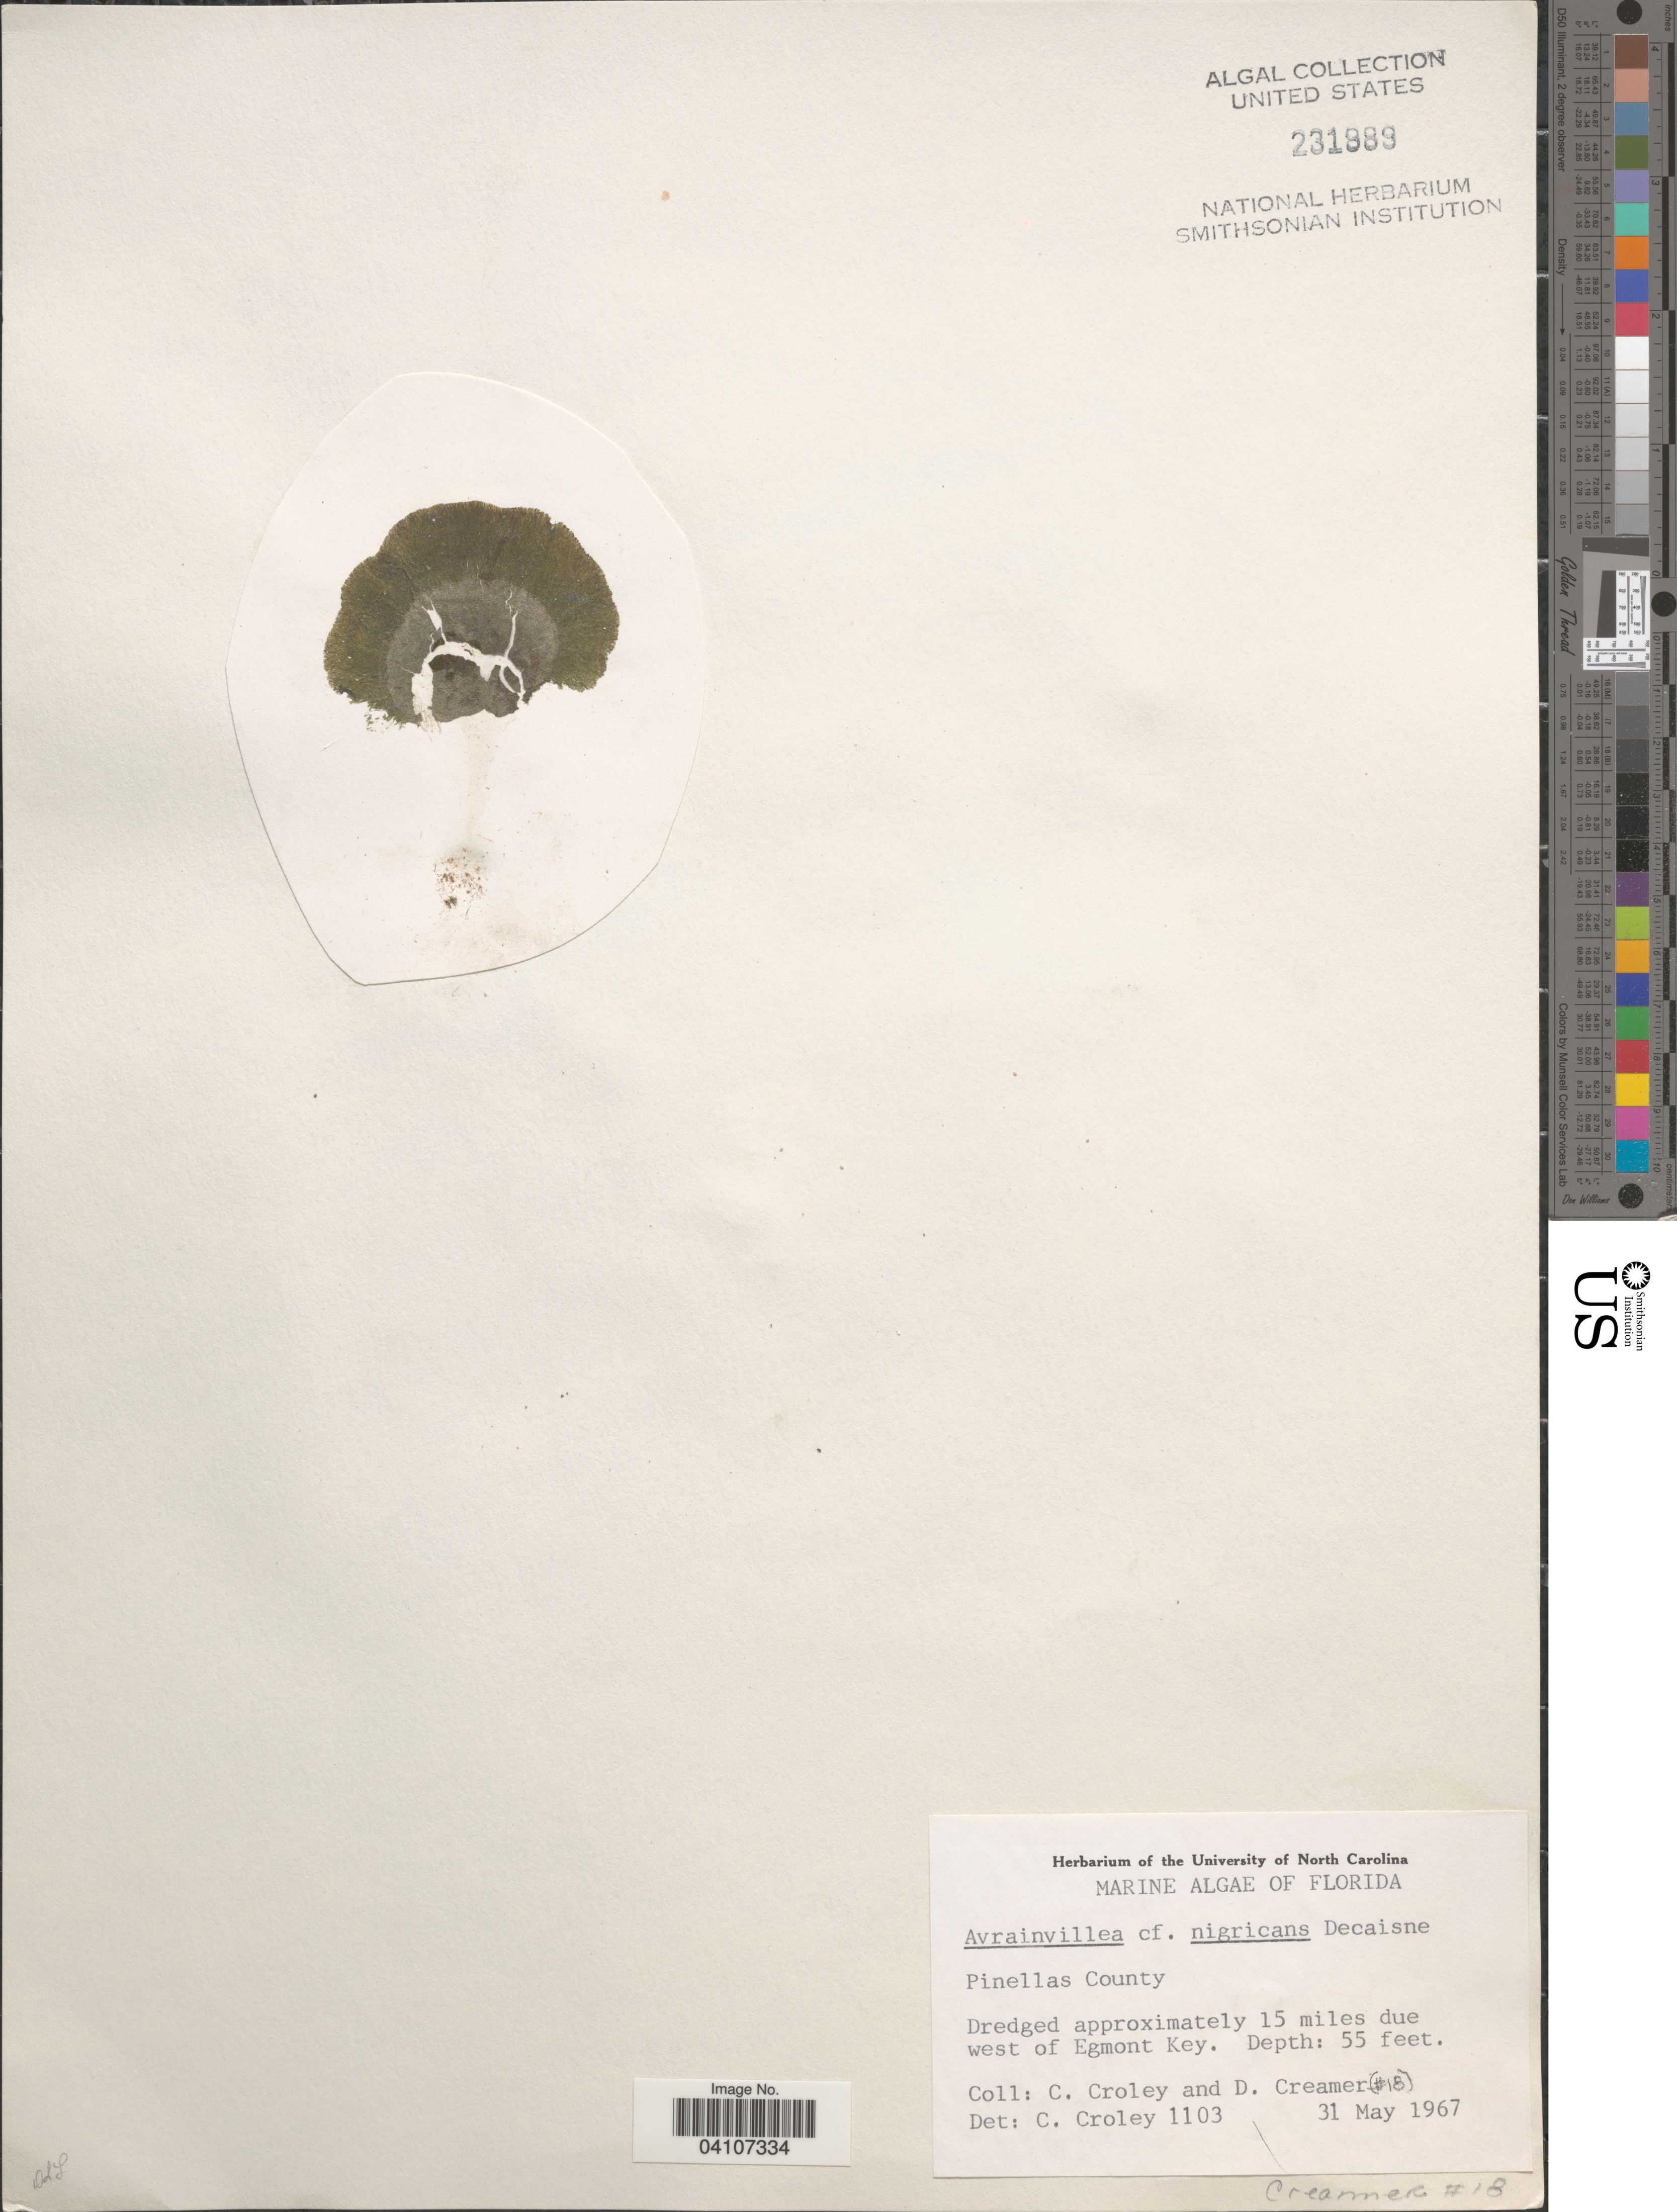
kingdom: Plantae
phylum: Chlorophyta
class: Ulvophyceae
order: Bryopsidales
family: Dichotomosiphonaceae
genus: Avrainvillea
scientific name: Avrainvillea nigricans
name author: Decne.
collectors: C. Croley & D. Creamer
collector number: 18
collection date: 1967-05-31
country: United States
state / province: Florida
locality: Pinellas County. Dredged aprroximately 15 miles due west of Egmont Key.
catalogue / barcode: US 231889